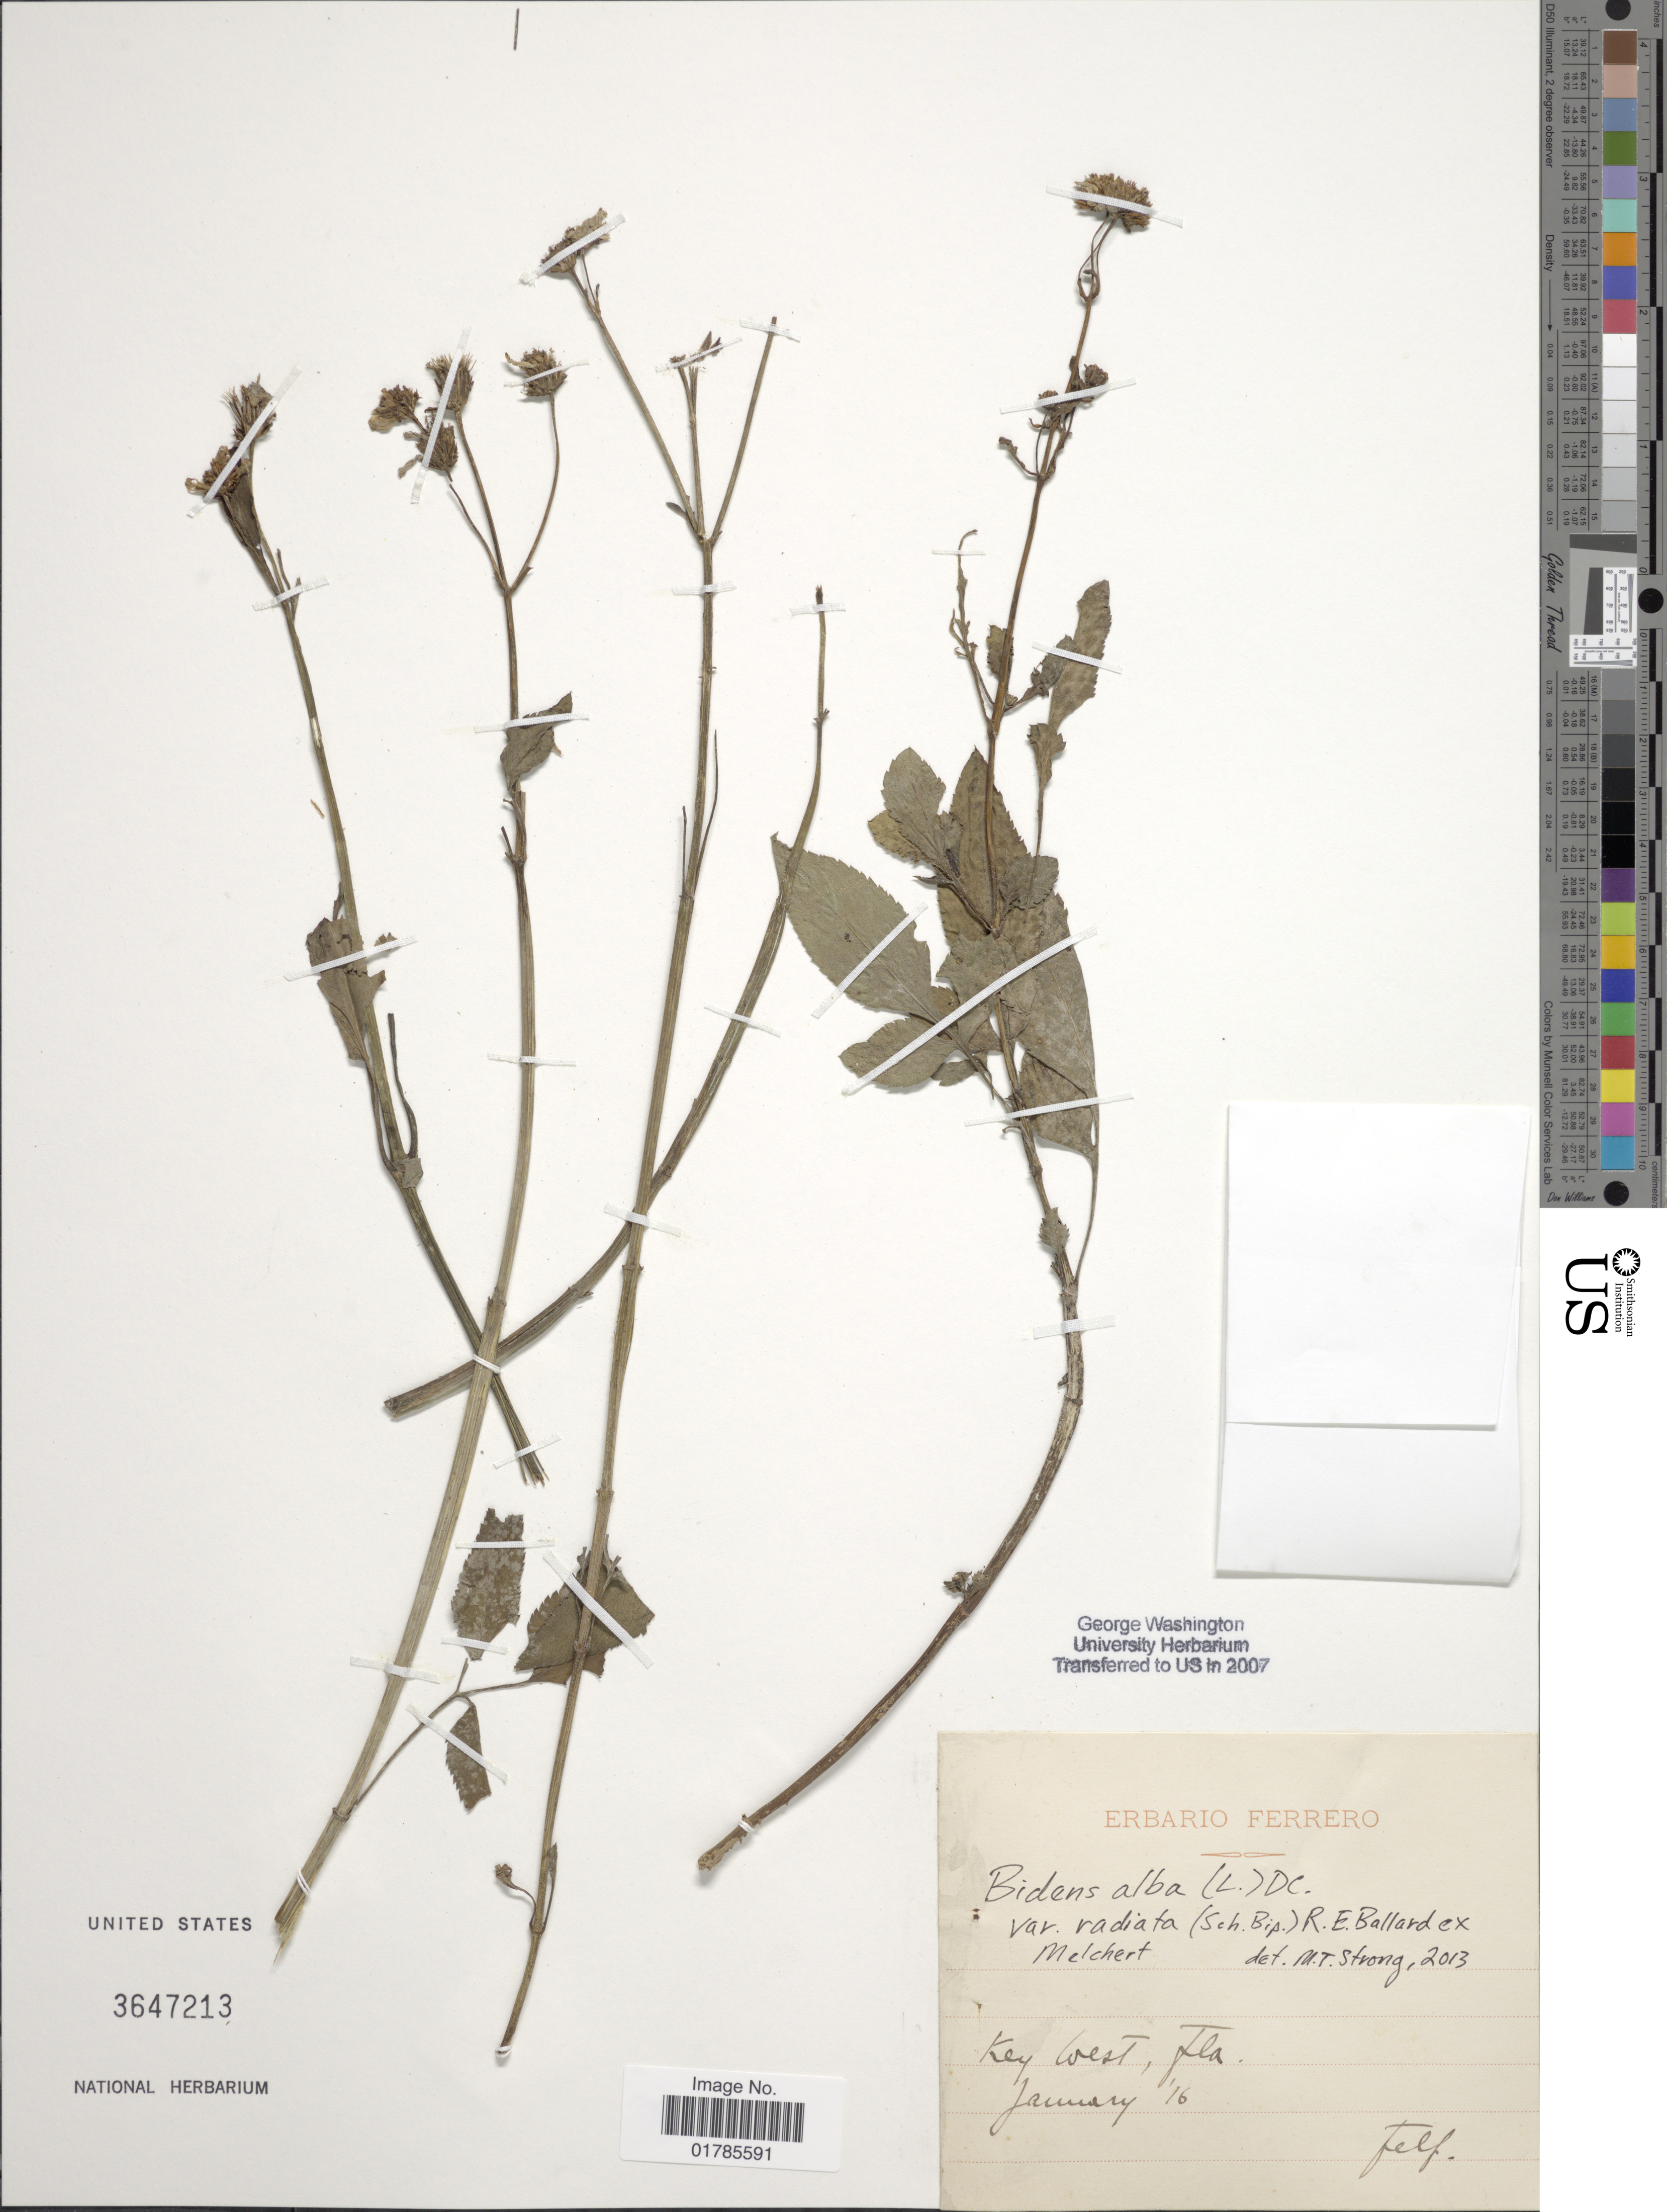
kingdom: Plantae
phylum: Tracheophyta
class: Magnoliopsida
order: Asterales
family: Asteraceae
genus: Bidens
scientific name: Bidens alba var. radiata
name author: (Sch. Bip.) R.E. Ballard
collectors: Ferrero, --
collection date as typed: Transcribed d/m/y: /1/16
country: United States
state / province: Florida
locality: Key West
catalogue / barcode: US 3647213